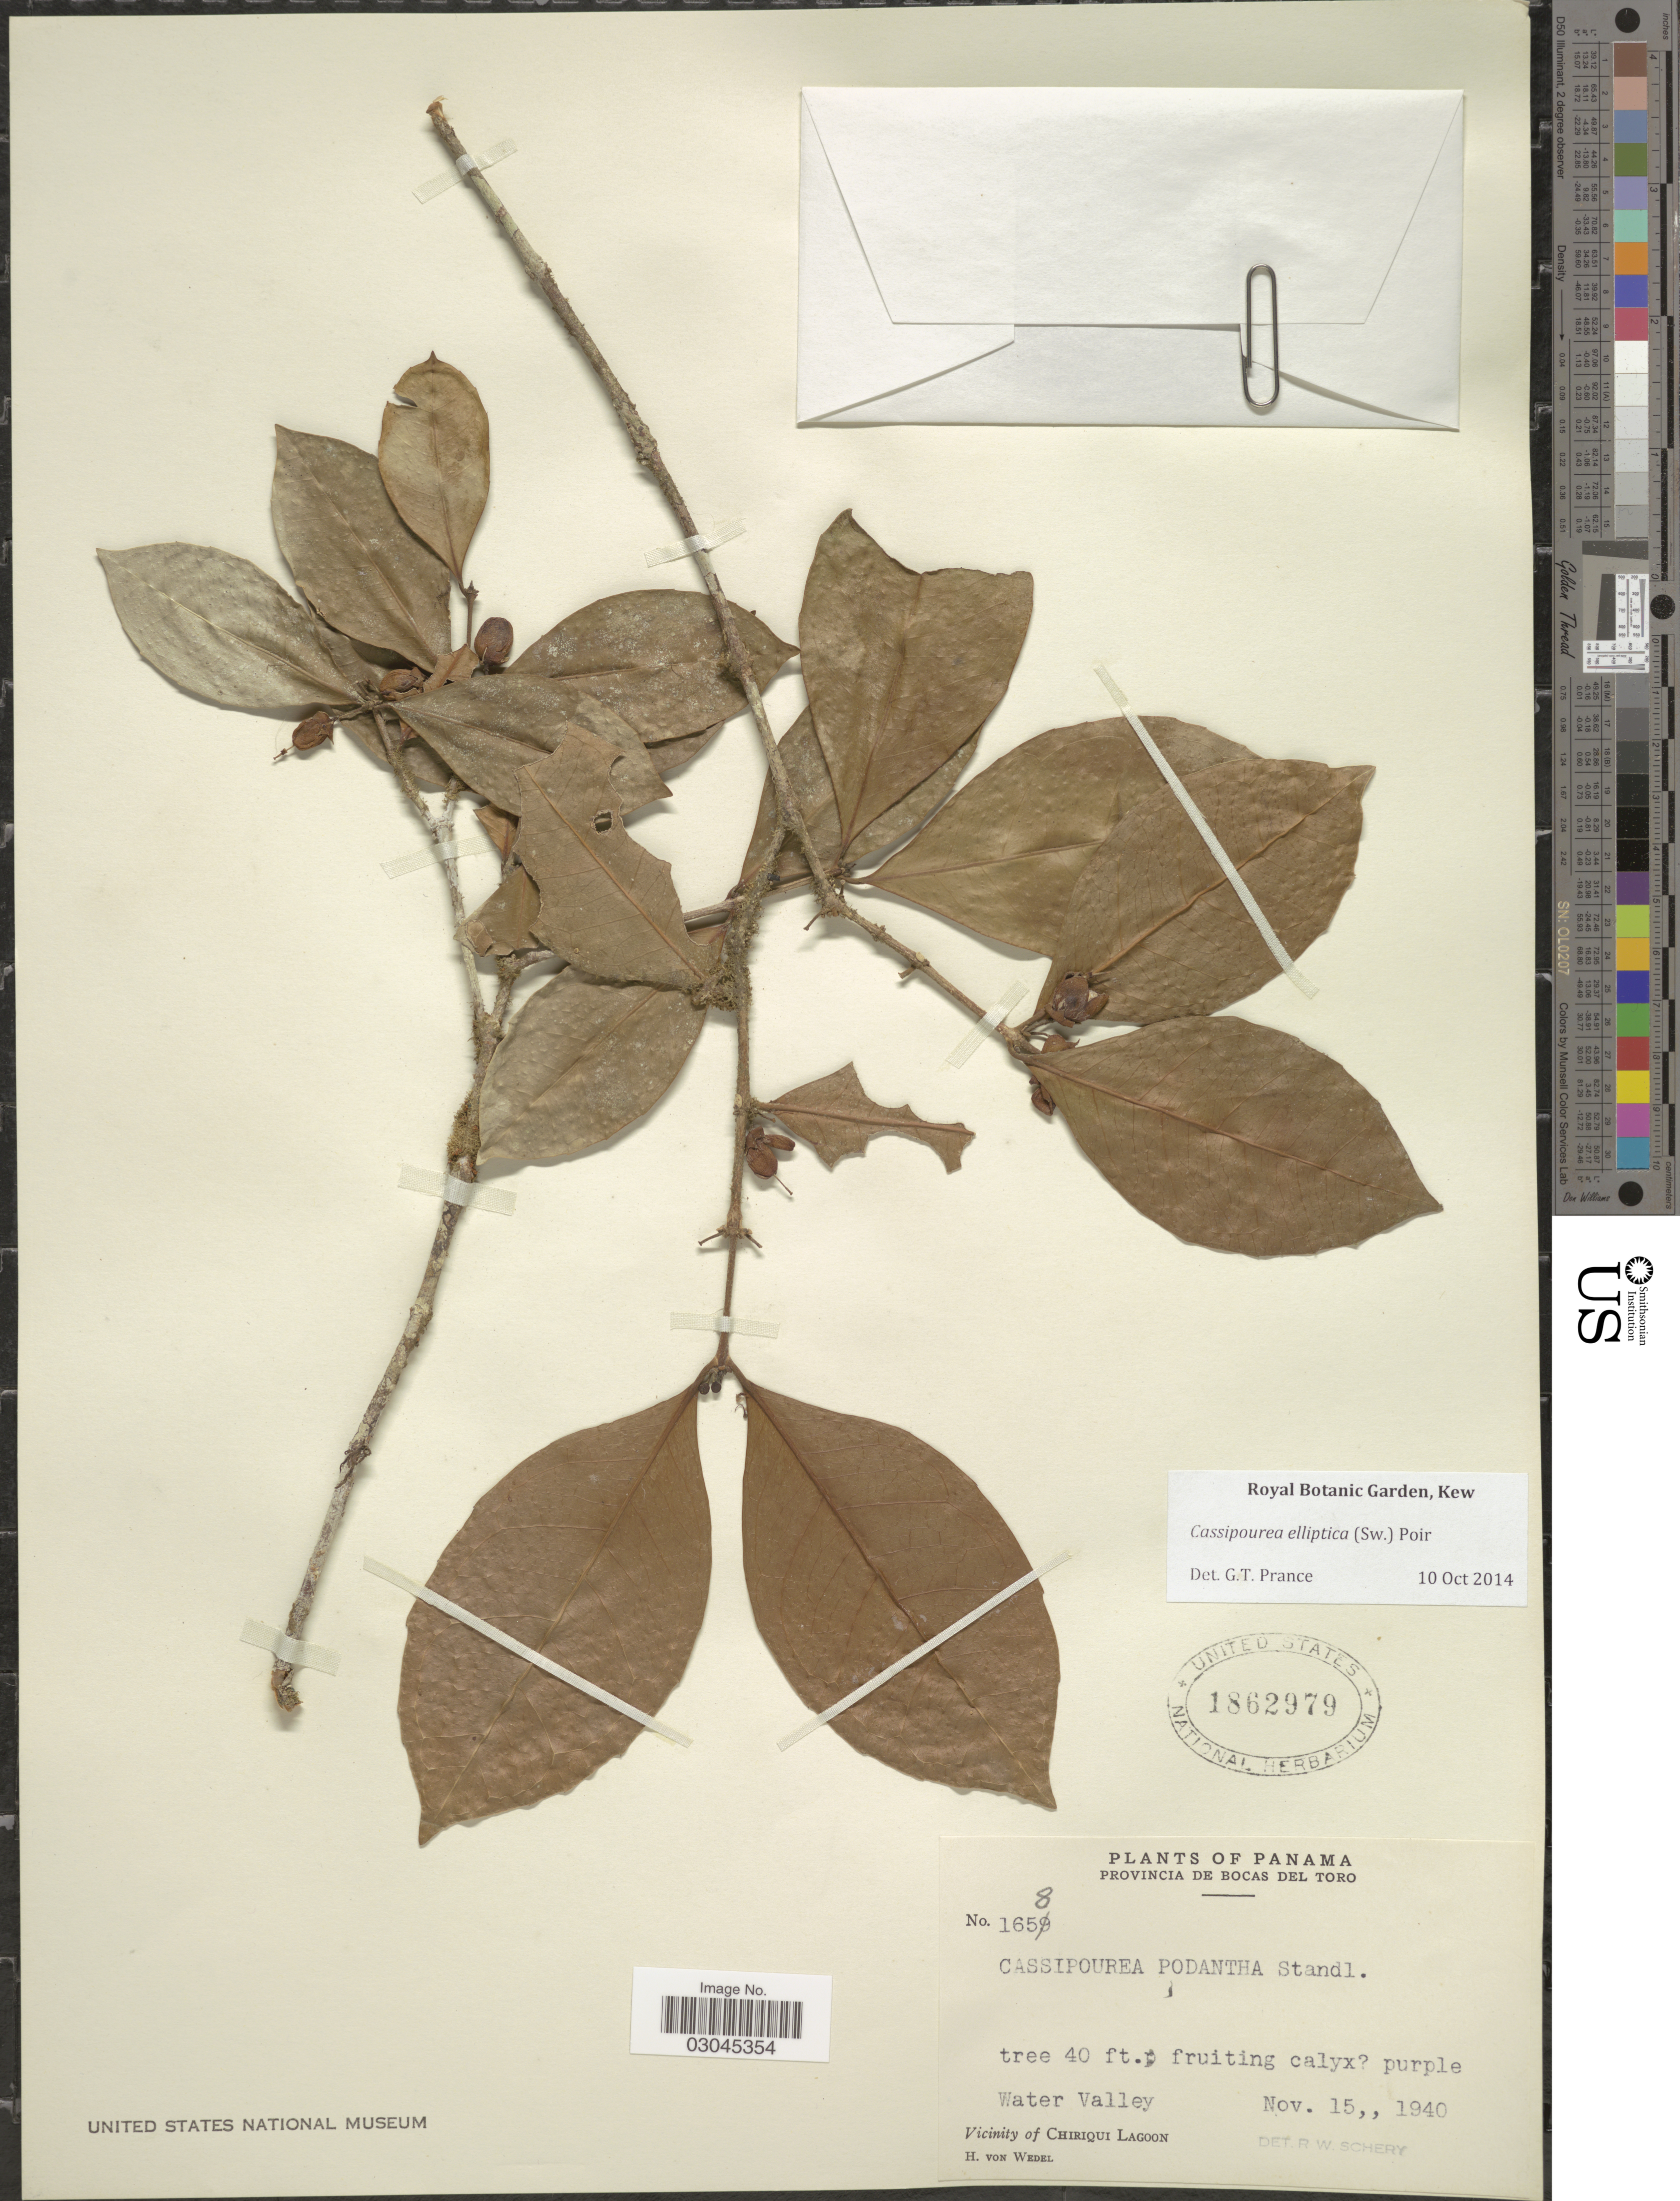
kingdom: Plantae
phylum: Tracheophyta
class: Magnoliopsida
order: Malpighiales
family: Rhizophoraceae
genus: Cassipourea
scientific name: Cassipourea elliptica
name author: (Sw.) Poir.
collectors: H. von Wedel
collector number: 1658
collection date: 1940-11-15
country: Panama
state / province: Bocas del Toro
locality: Provincia de Bocas del Toro. Water Valley. Vicinity of Chiriqui Lagoon.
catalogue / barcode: US 1862979